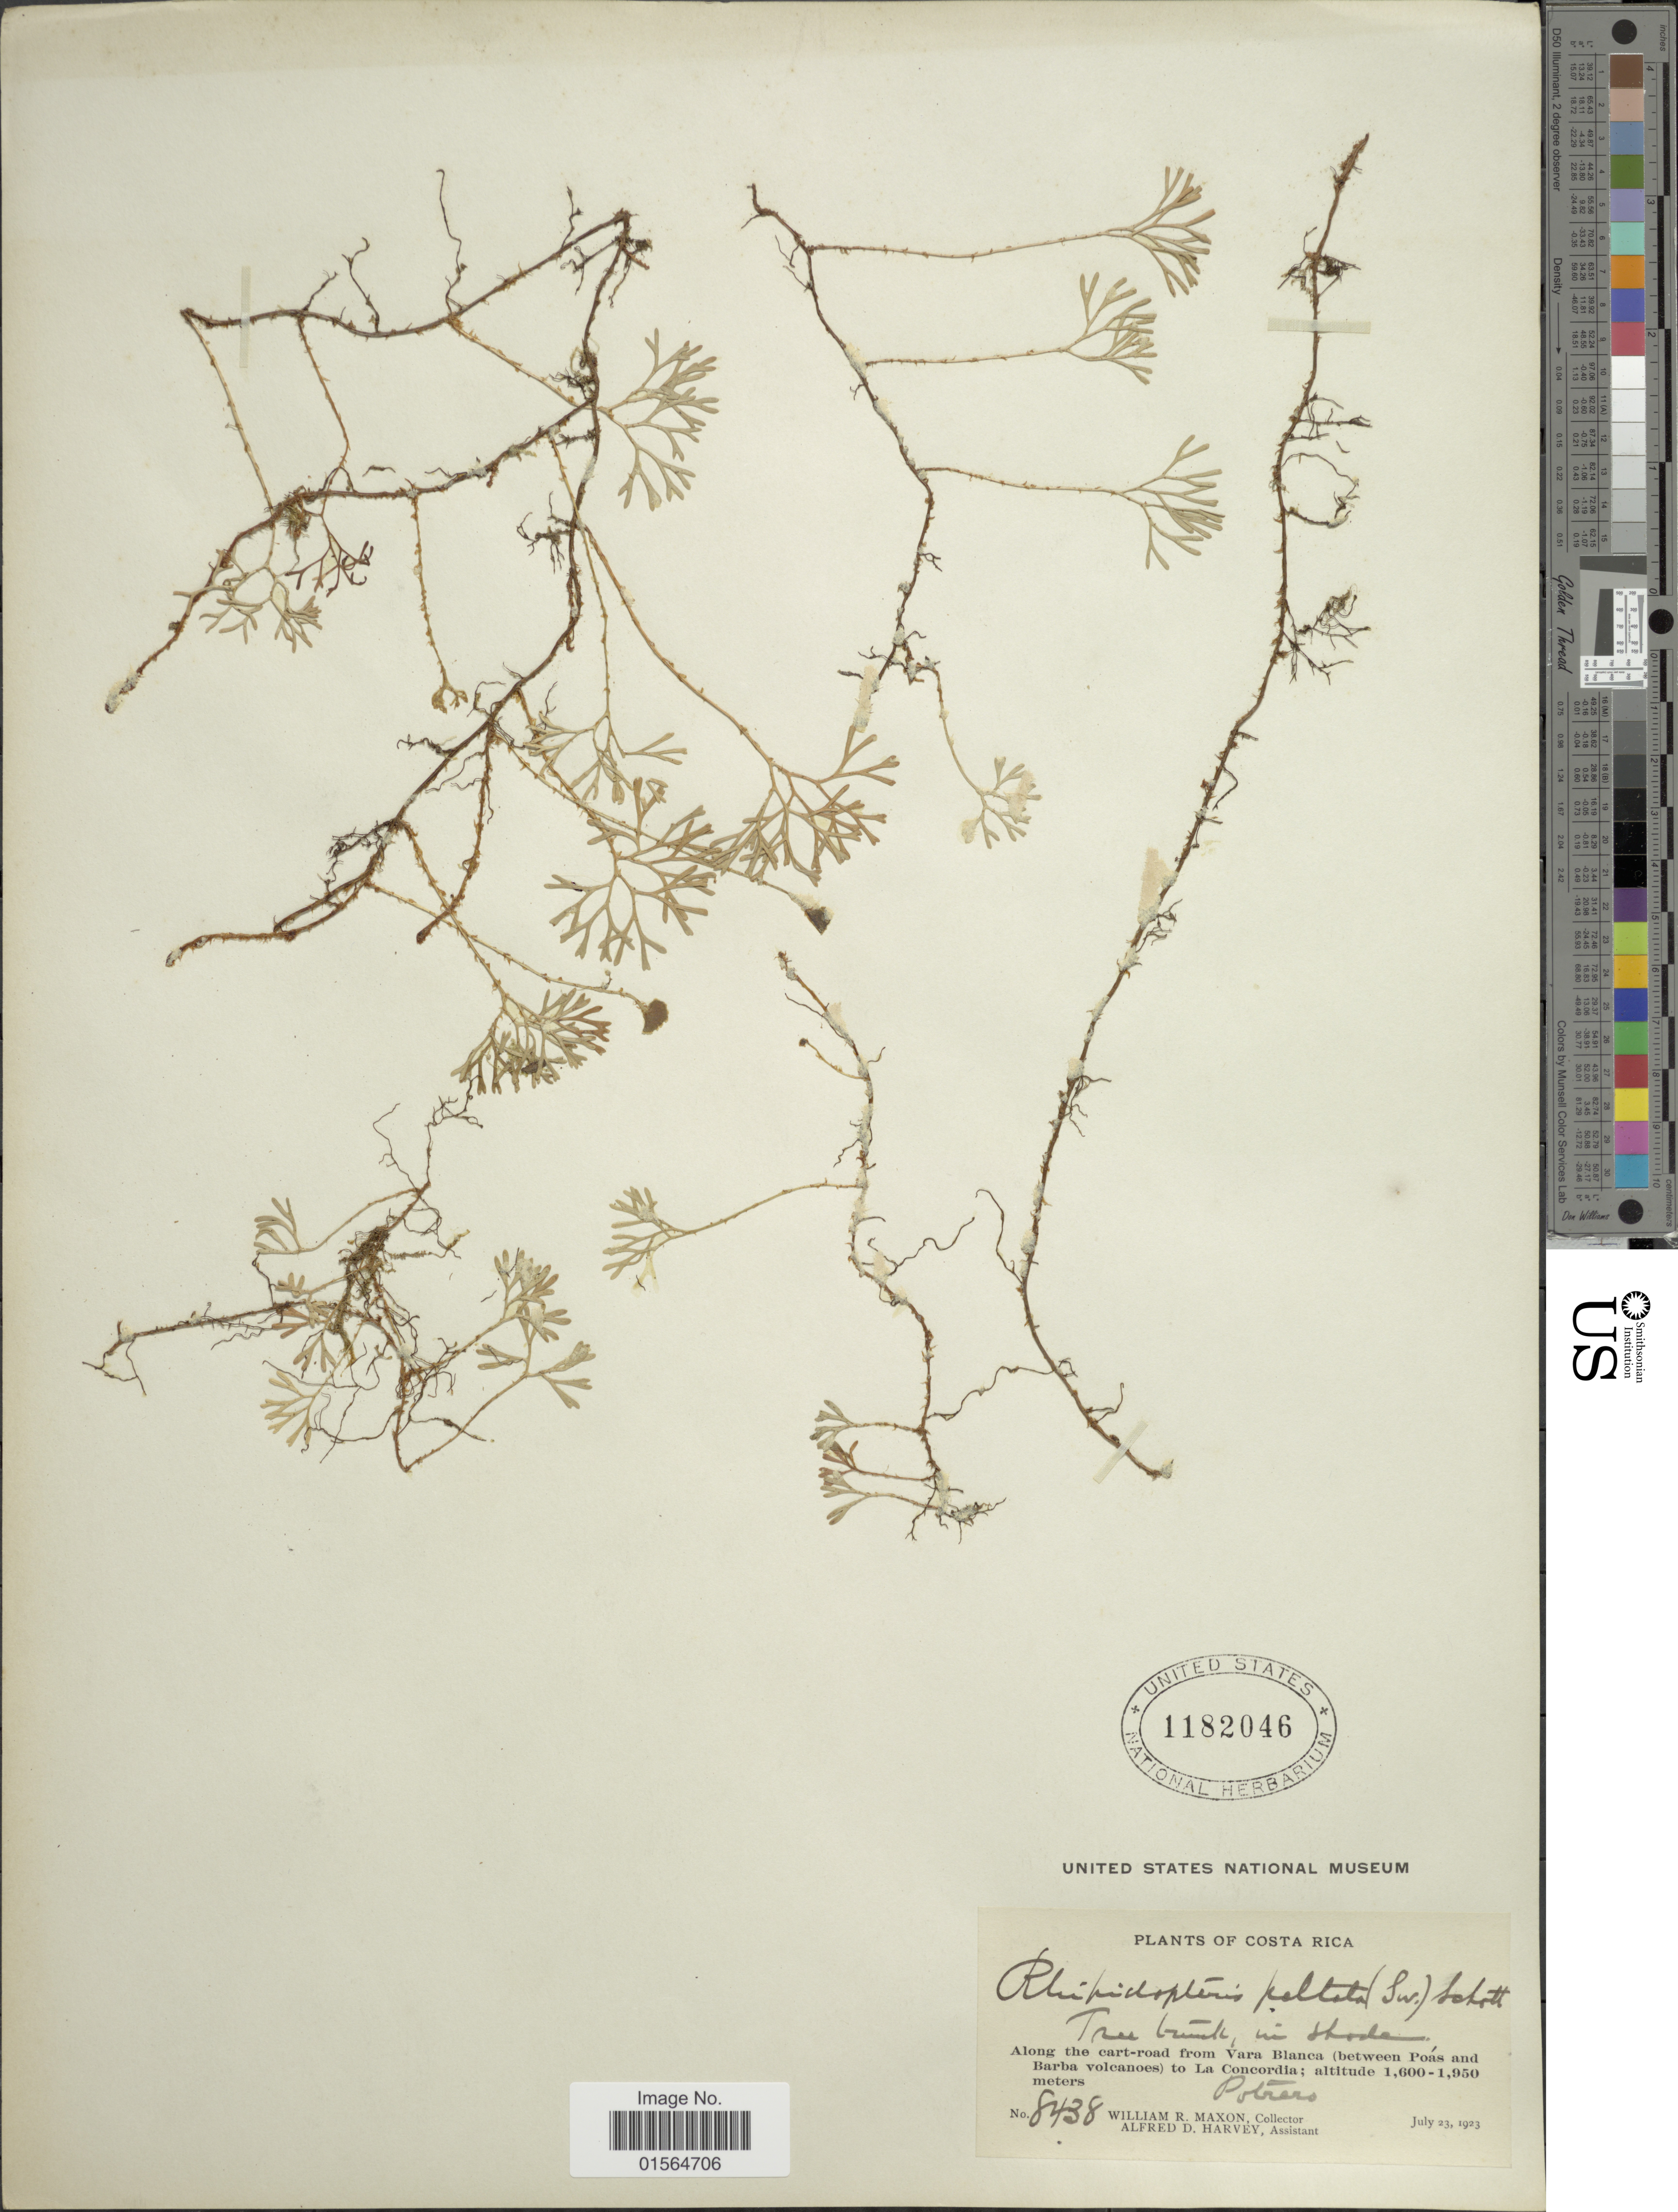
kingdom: Plantae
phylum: Tracheophyta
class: Polypodiopsida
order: Polypodiales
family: Dryopteridaceae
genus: Elaphoglossum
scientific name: Elaphoglossum peltatum f. peltatum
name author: (Sw.) Urb.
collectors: W. R. Maxon & A. D. Harvey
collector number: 8438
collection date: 1923-07-23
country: Costa Rica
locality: Along the cart road from Vara Blanca (between Poas and Barba volcanoes) to La Concordia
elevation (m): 1600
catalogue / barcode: US 1182046